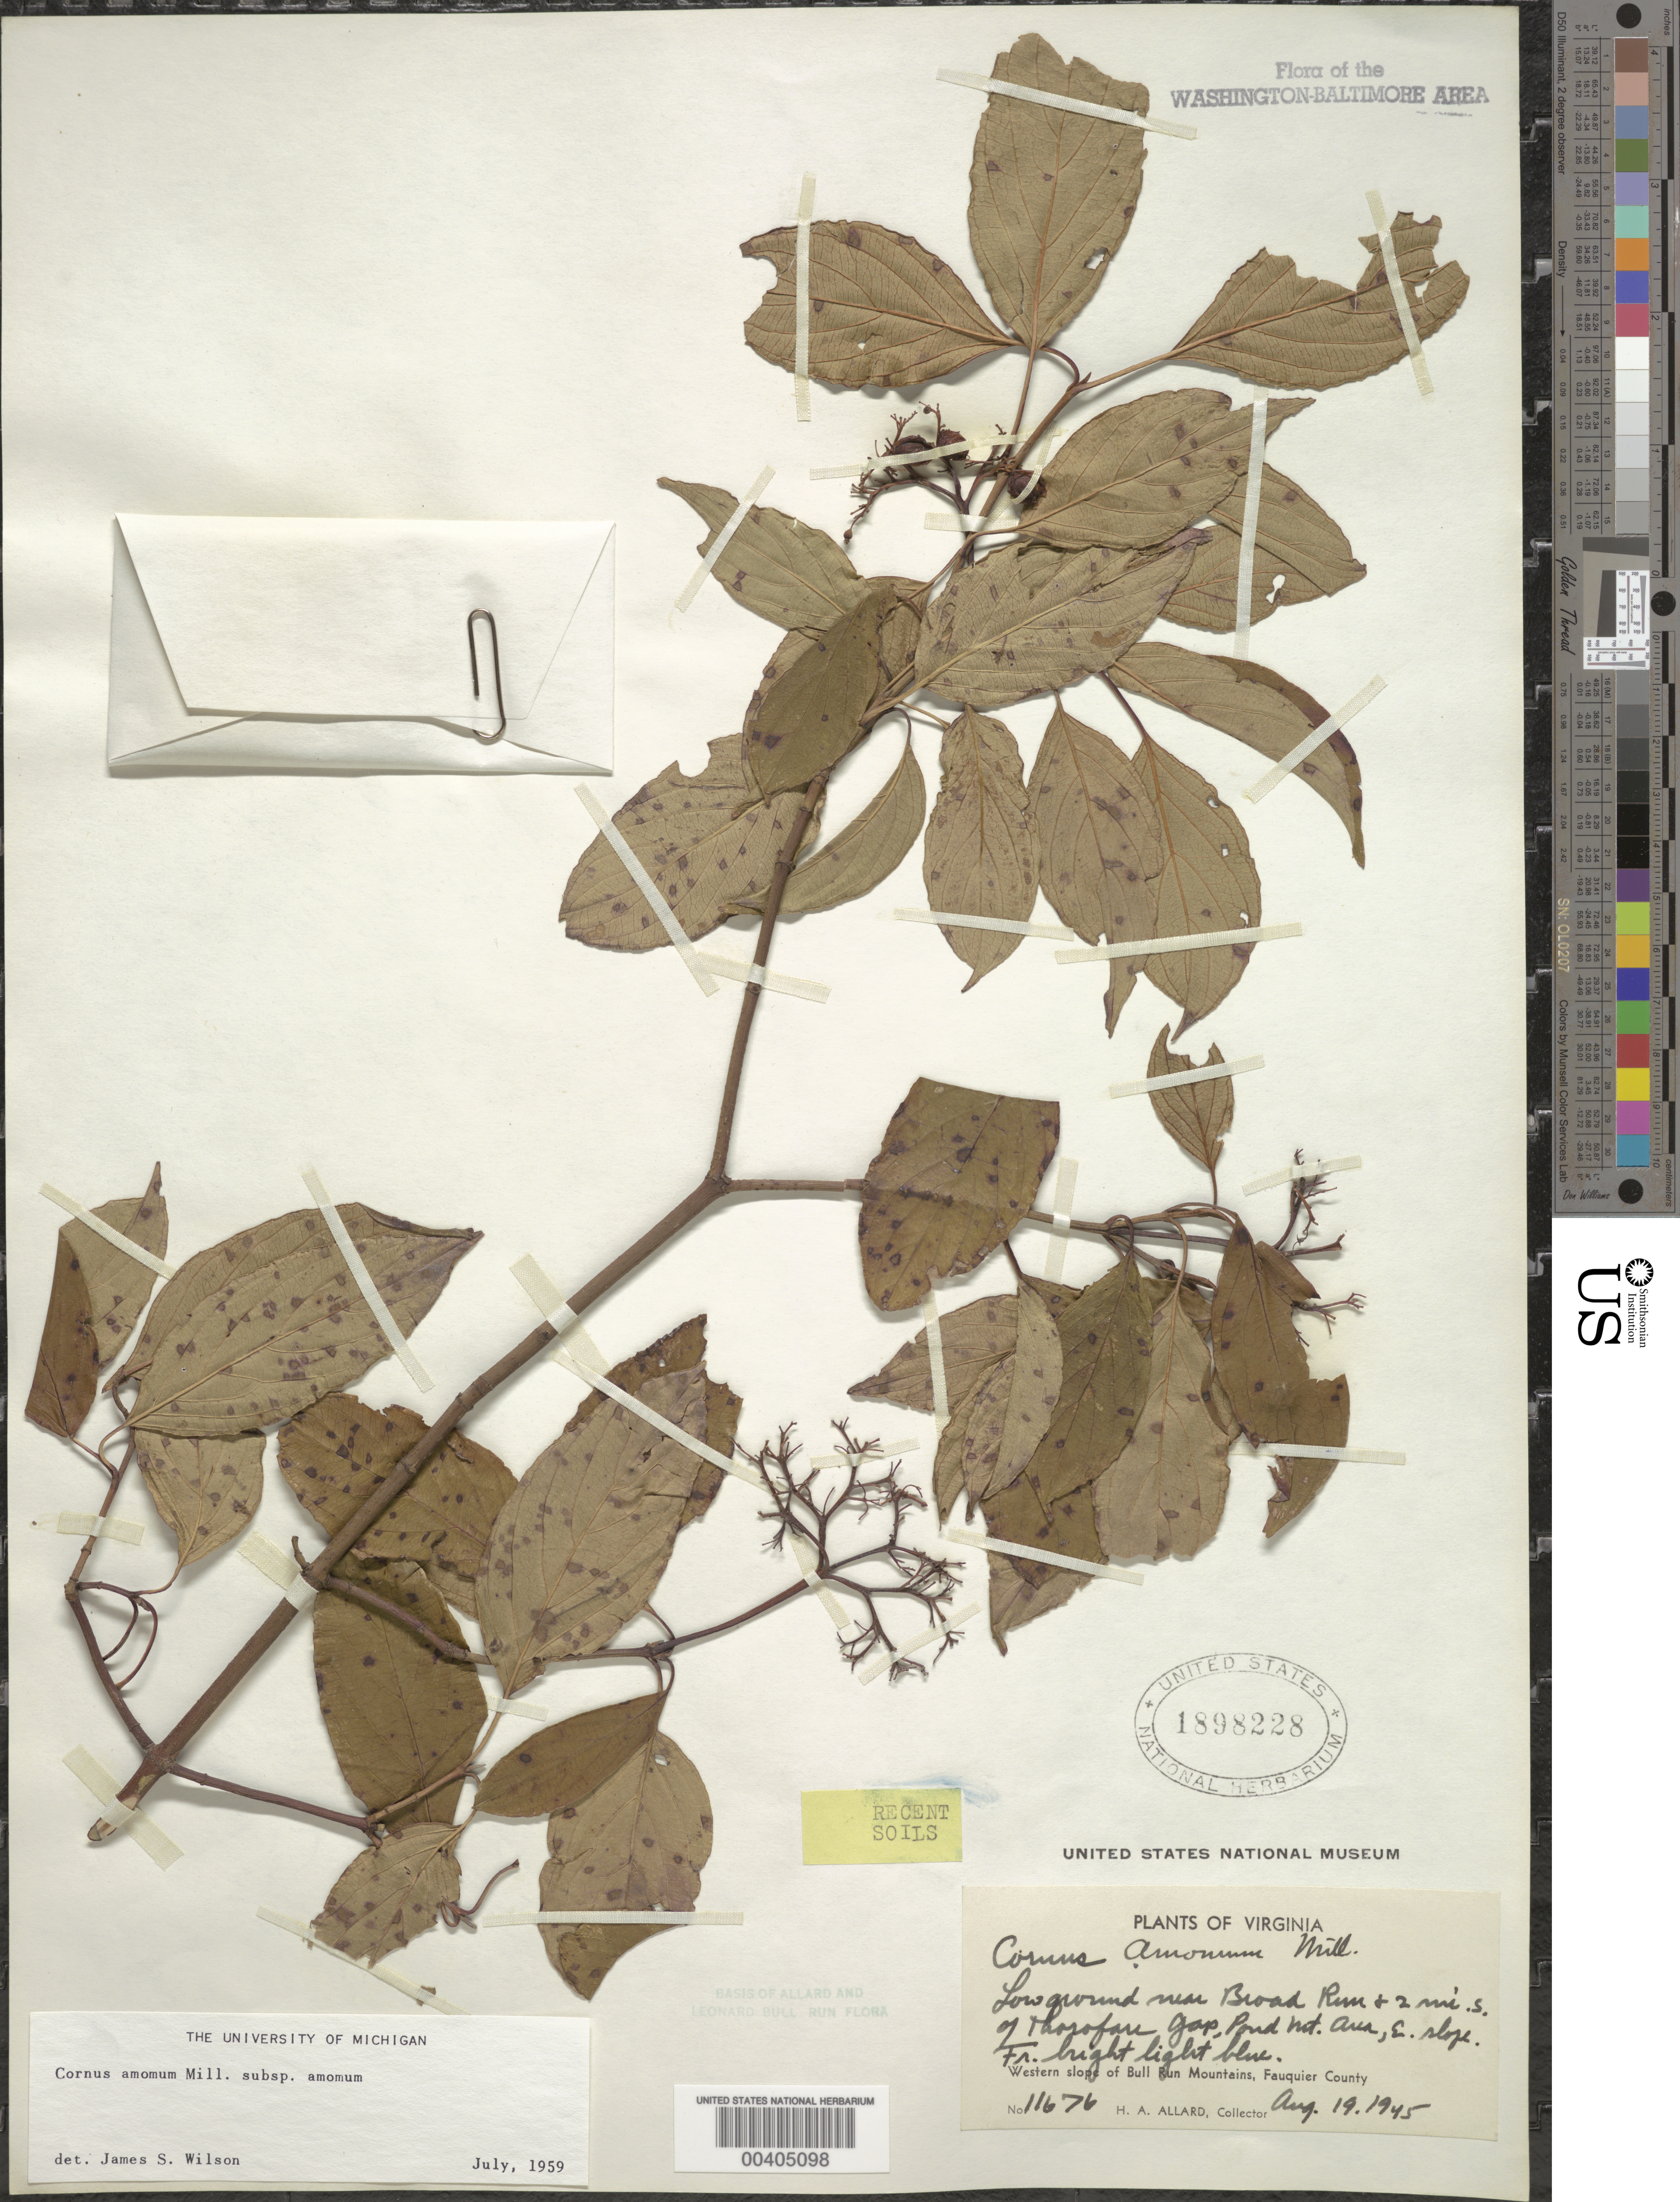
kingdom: Plantae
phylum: Tracheophyta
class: Magnoliopsida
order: Cornales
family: Cornaceae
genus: Cornus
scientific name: Cornus amomum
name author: Mill.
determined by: Wilson, J. S., (MICH), University of Michigan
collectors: H. A. Allard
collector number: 11676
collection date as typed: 19 Aug 1945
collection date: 1945-08-19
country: United States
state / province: Virginia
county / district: Fauquier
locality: slope of Bull Run Mountains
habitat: Low ground, recent soils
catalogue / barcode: US 1898228